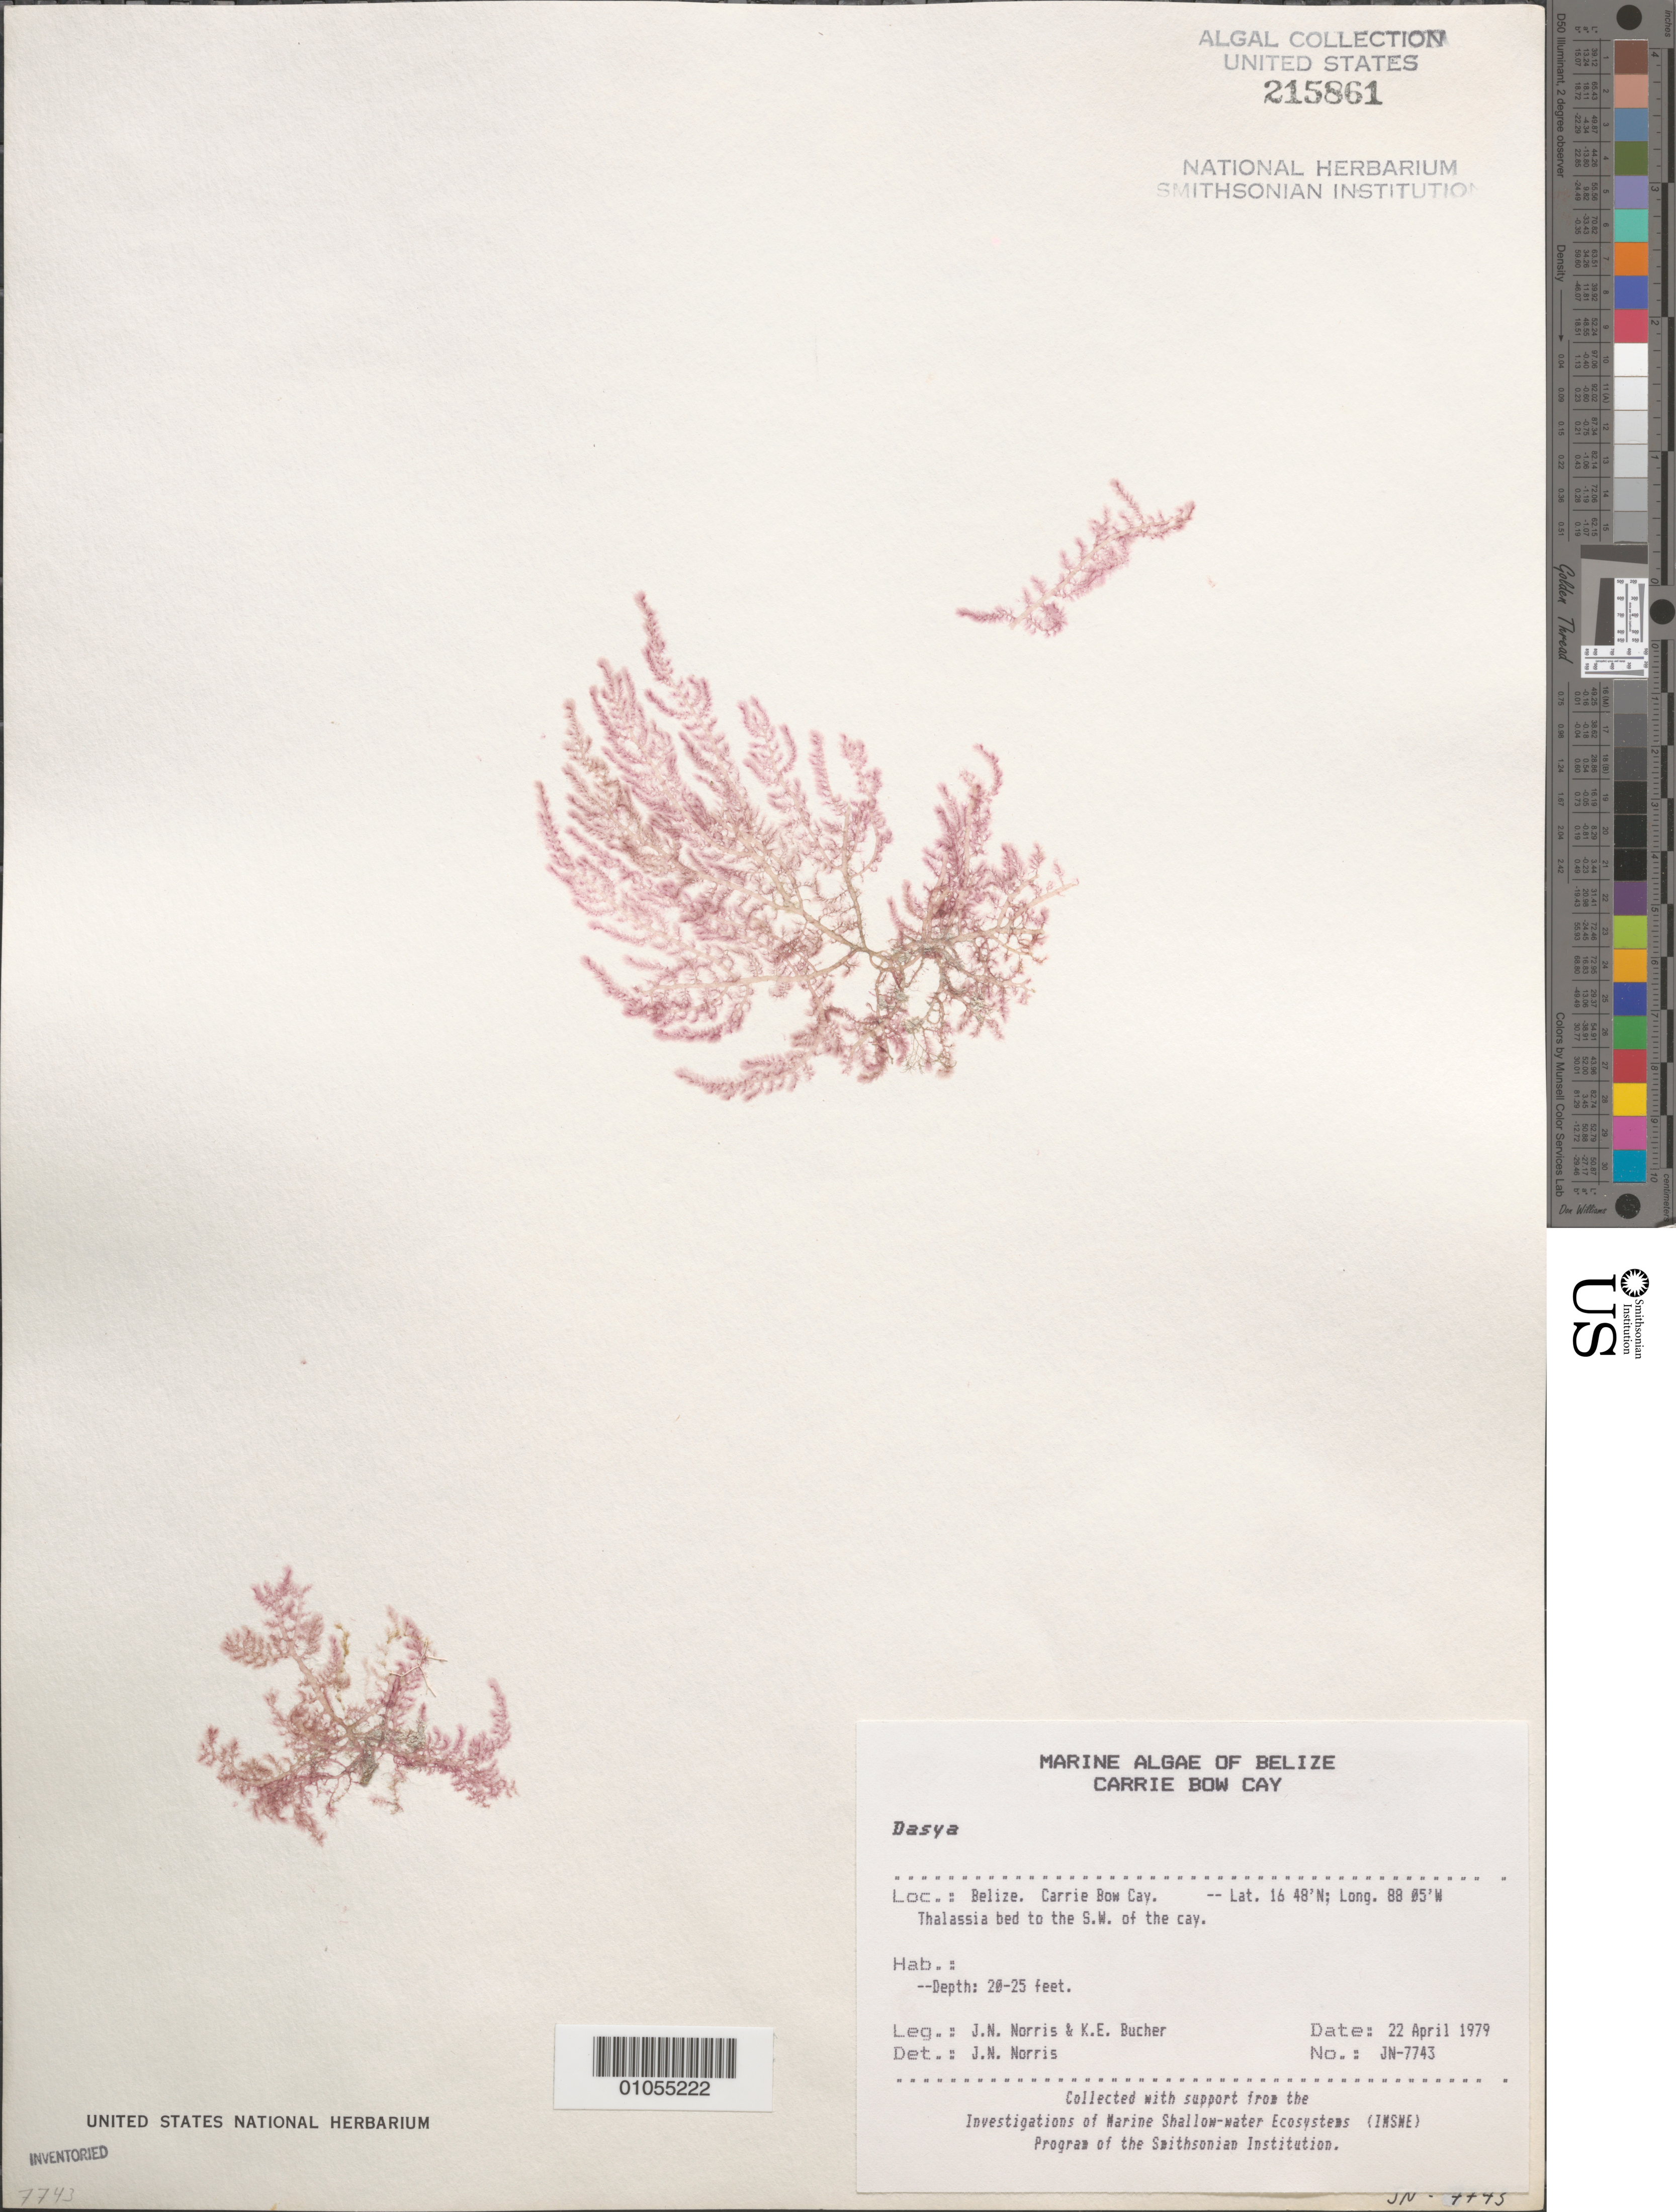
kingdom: Plantae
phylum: Rhodophyta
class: Florideophyceae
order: Ceramiales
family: Dasyaceae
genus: Dasya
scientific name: Dasya sp.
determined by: Norris, James N.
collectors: J. N. Norris & K. E. Bucher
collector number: JN-7743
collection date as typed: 22 Apr 1979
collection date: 1979-04-22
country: Belize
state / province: Stann Creek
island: Carrie Bow Cay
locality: Thalassia bed southwest of the cay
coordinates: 16 48'N, 88 05'W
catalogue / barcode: US 215861